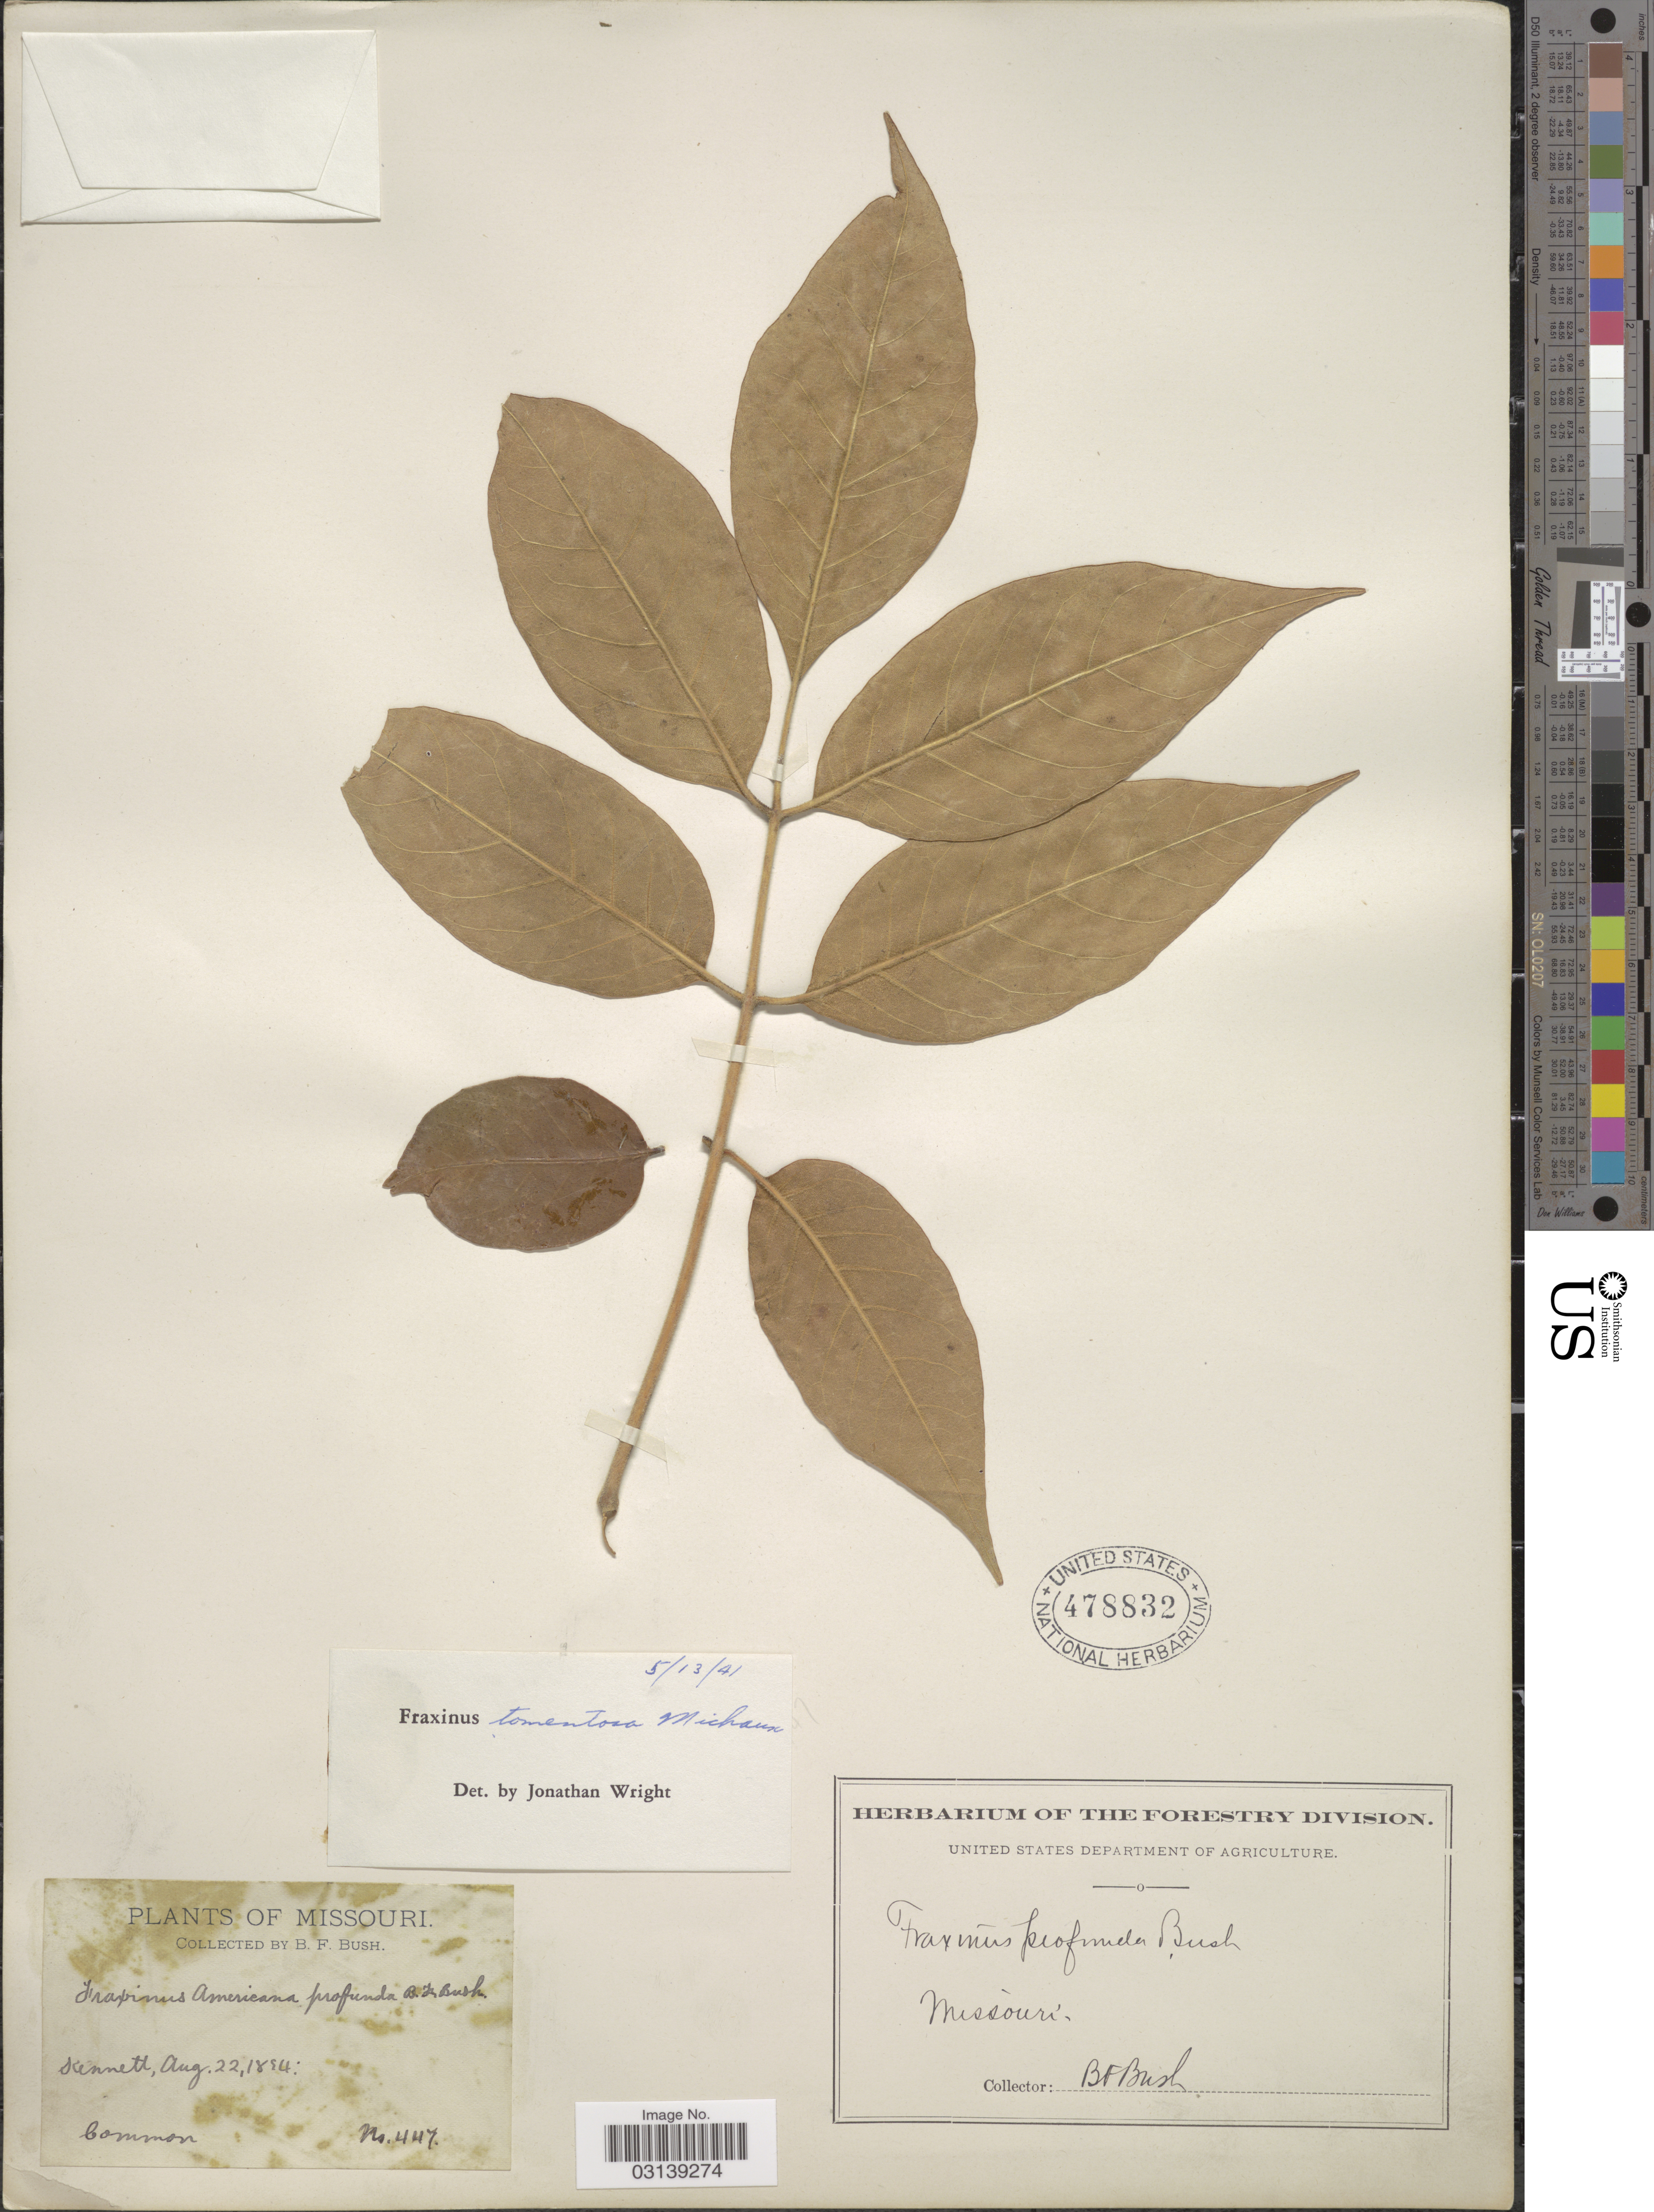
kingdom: Plantae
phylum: Tracheophyta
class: Magnoliopsida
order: Lamiales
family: Oleaceae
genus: Fraxinus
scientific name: Fraxinus profunda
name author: (Bush) Bush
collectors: B. F. Bush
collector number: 447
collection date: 1894-08-22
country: United States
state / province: Missouri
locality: Kennett.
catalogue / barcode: US 478832